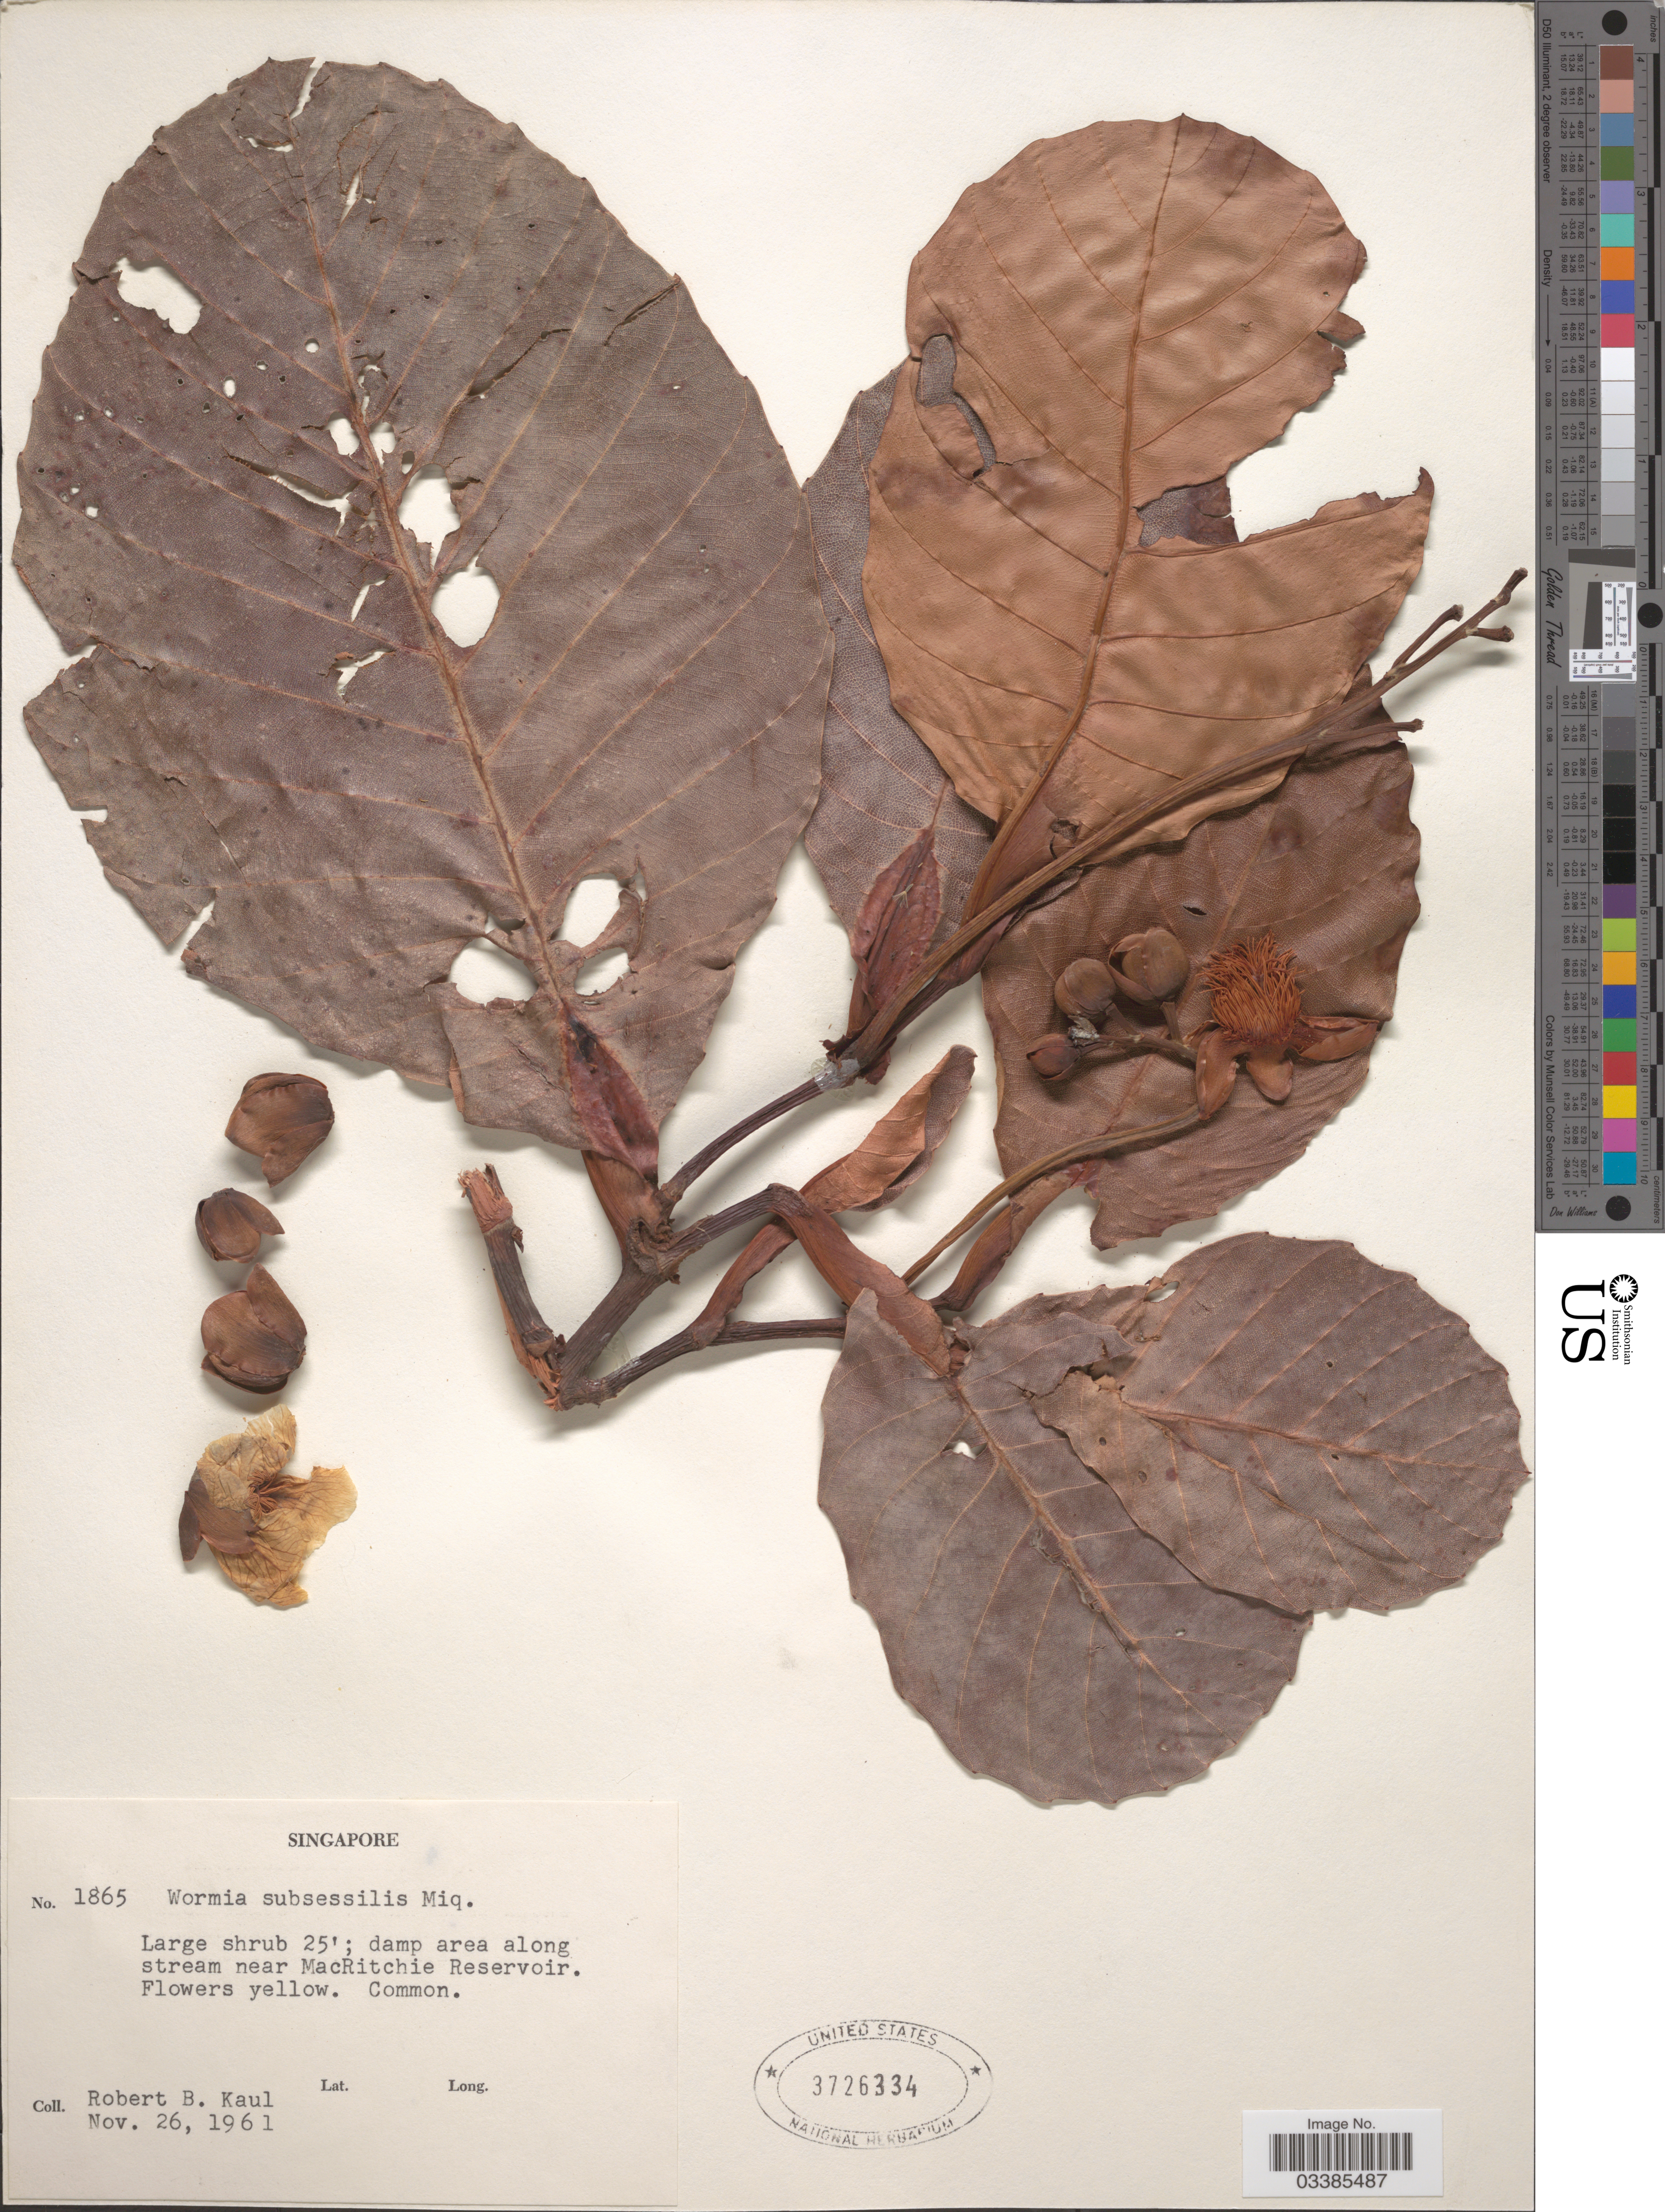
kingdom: Plantae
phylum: Tracheophyta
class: Magnoliopsida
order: Dilleniales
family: Dilleniaceae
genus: Dillenia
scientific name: Dillenia suffruticosa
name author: (Griff. ex Hook. f. & Thomson) Martelli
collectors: R. Kaul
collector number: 1865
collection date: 1961-11-26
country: Singapore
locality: Damp area along stream near MacRitchie Reservoir.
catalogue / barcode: US 3726334